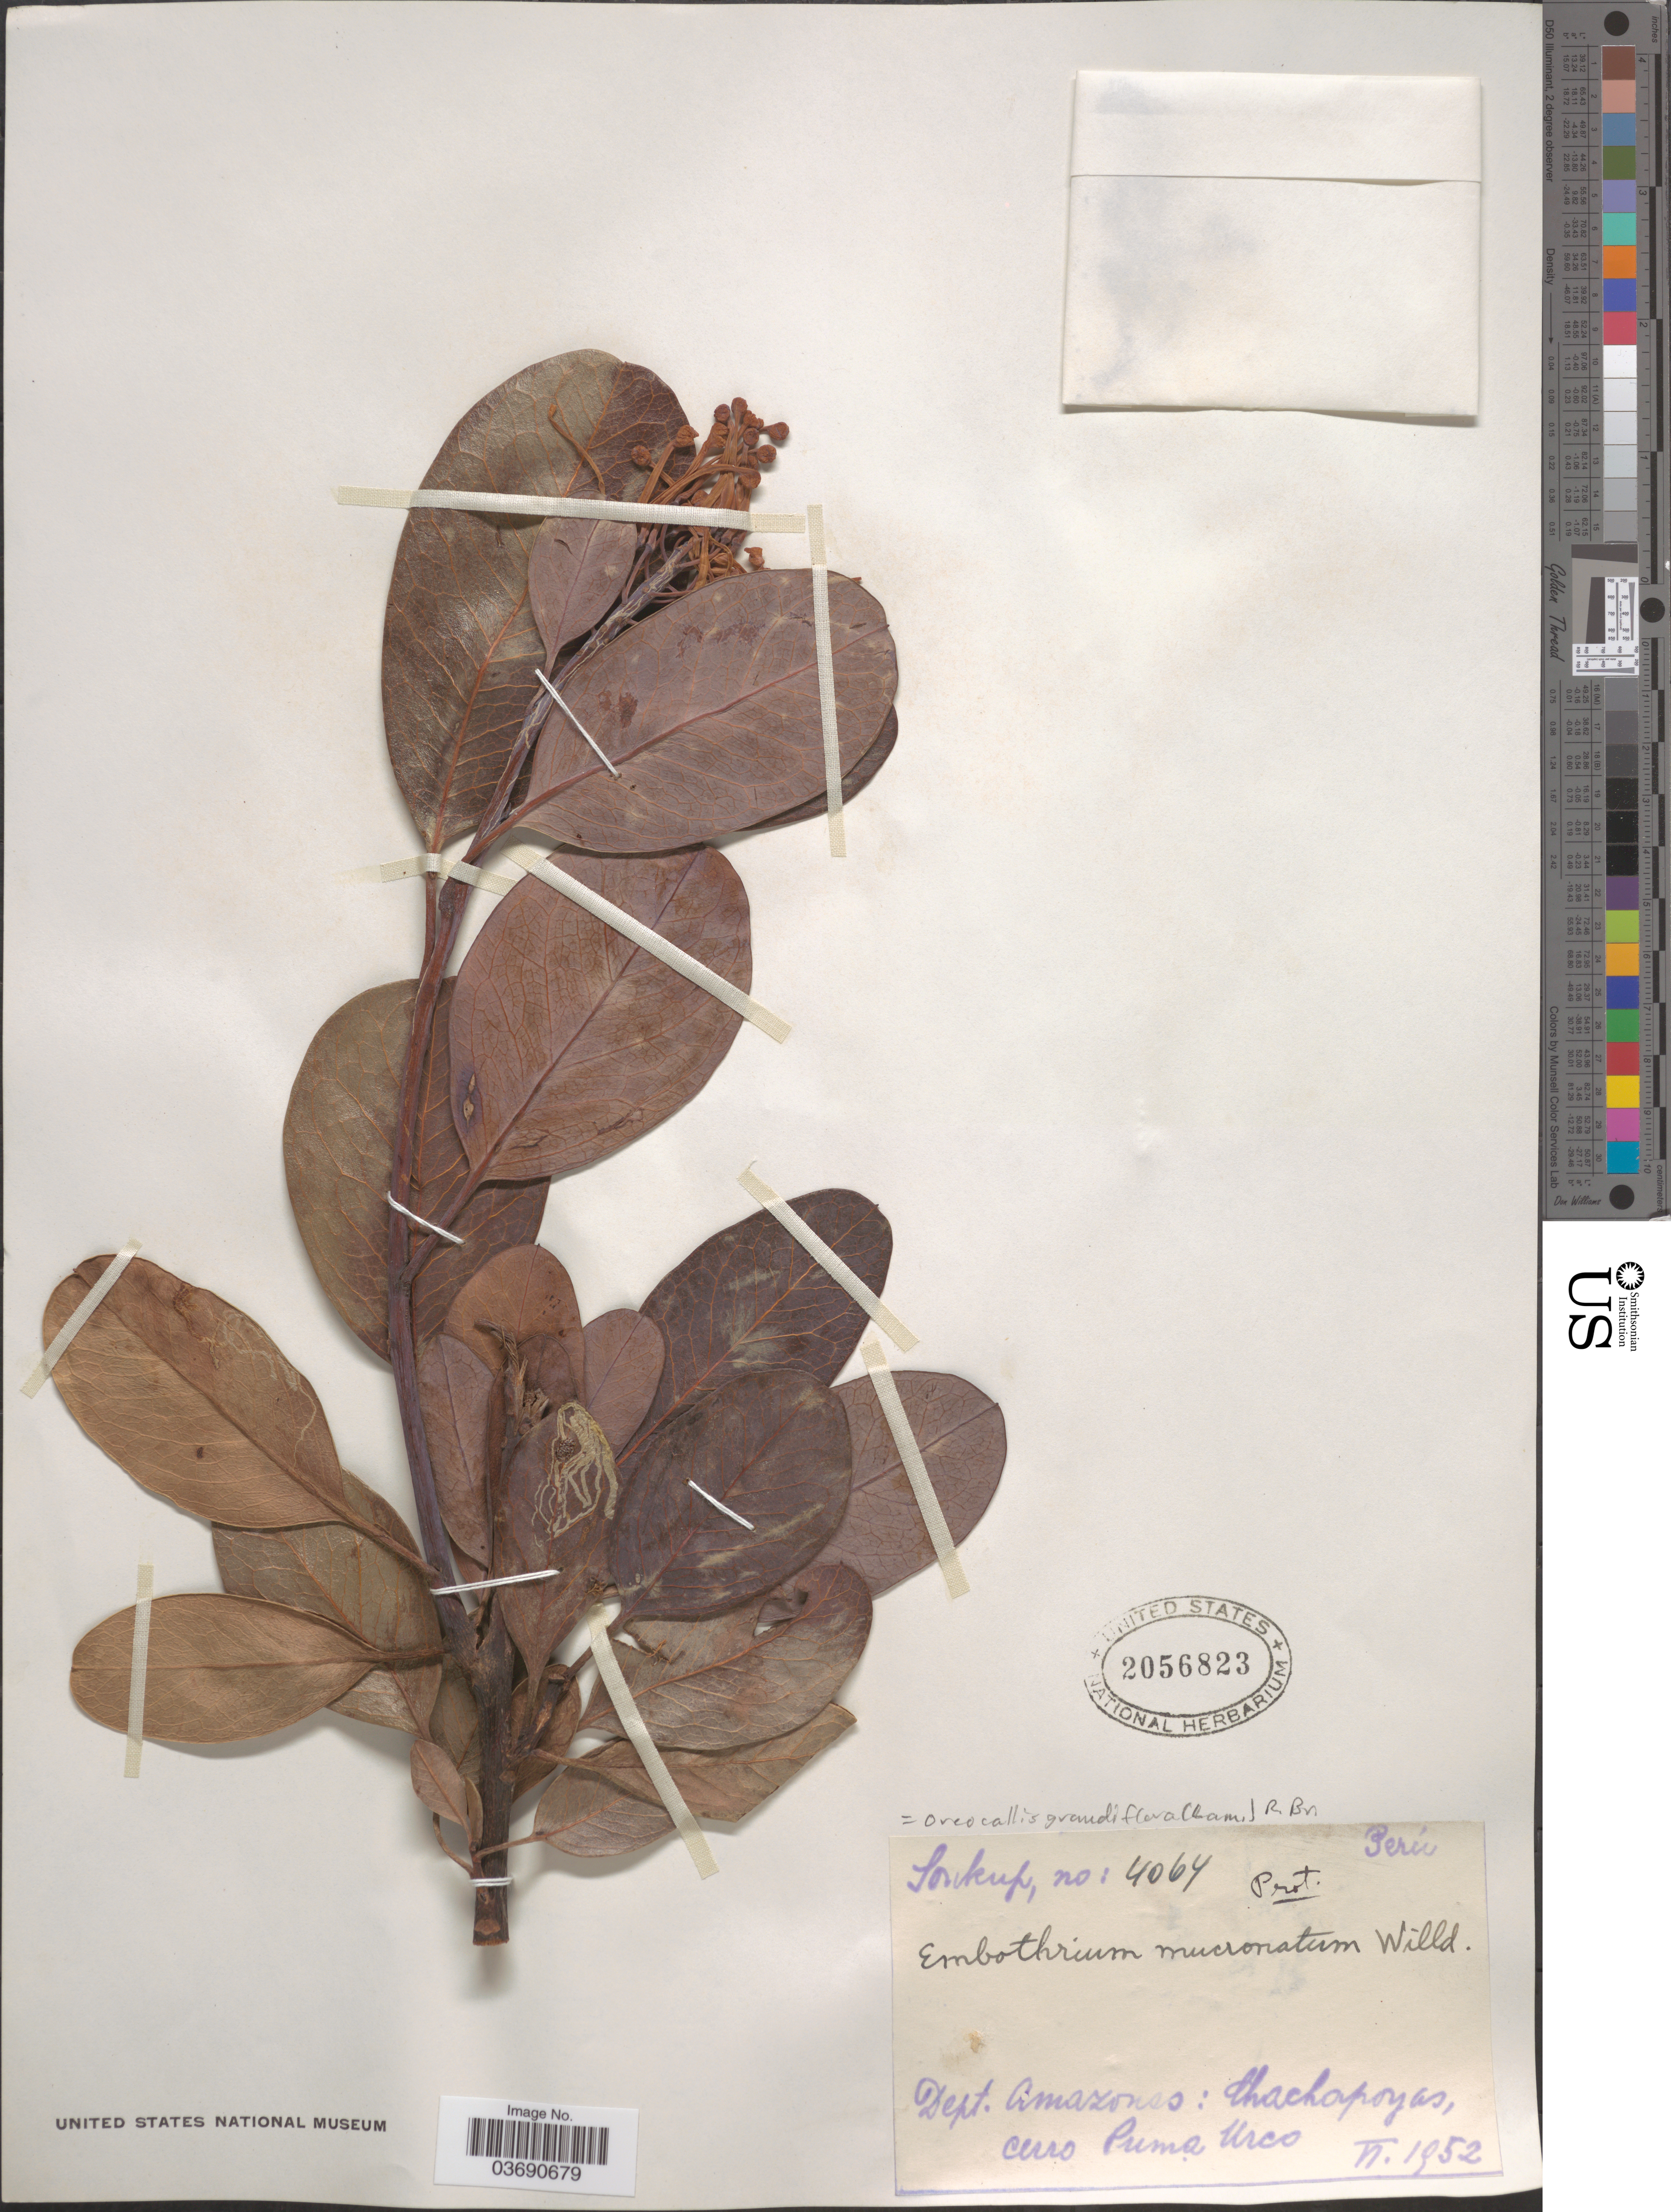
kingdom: Plantae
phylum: Tracheophyta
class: Magnoliopsida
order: Proteales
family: Proteaceae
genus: Oreocallis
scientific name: Oreocallis grandiflora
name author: (Lam.) R. Br.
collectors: -- Soukup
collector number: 4064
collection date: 1952-06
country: Peru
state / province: Amazonas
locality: Dept. Amazonas: Chachapoyas, cerro Puma Urco.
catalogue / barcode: US 2056823